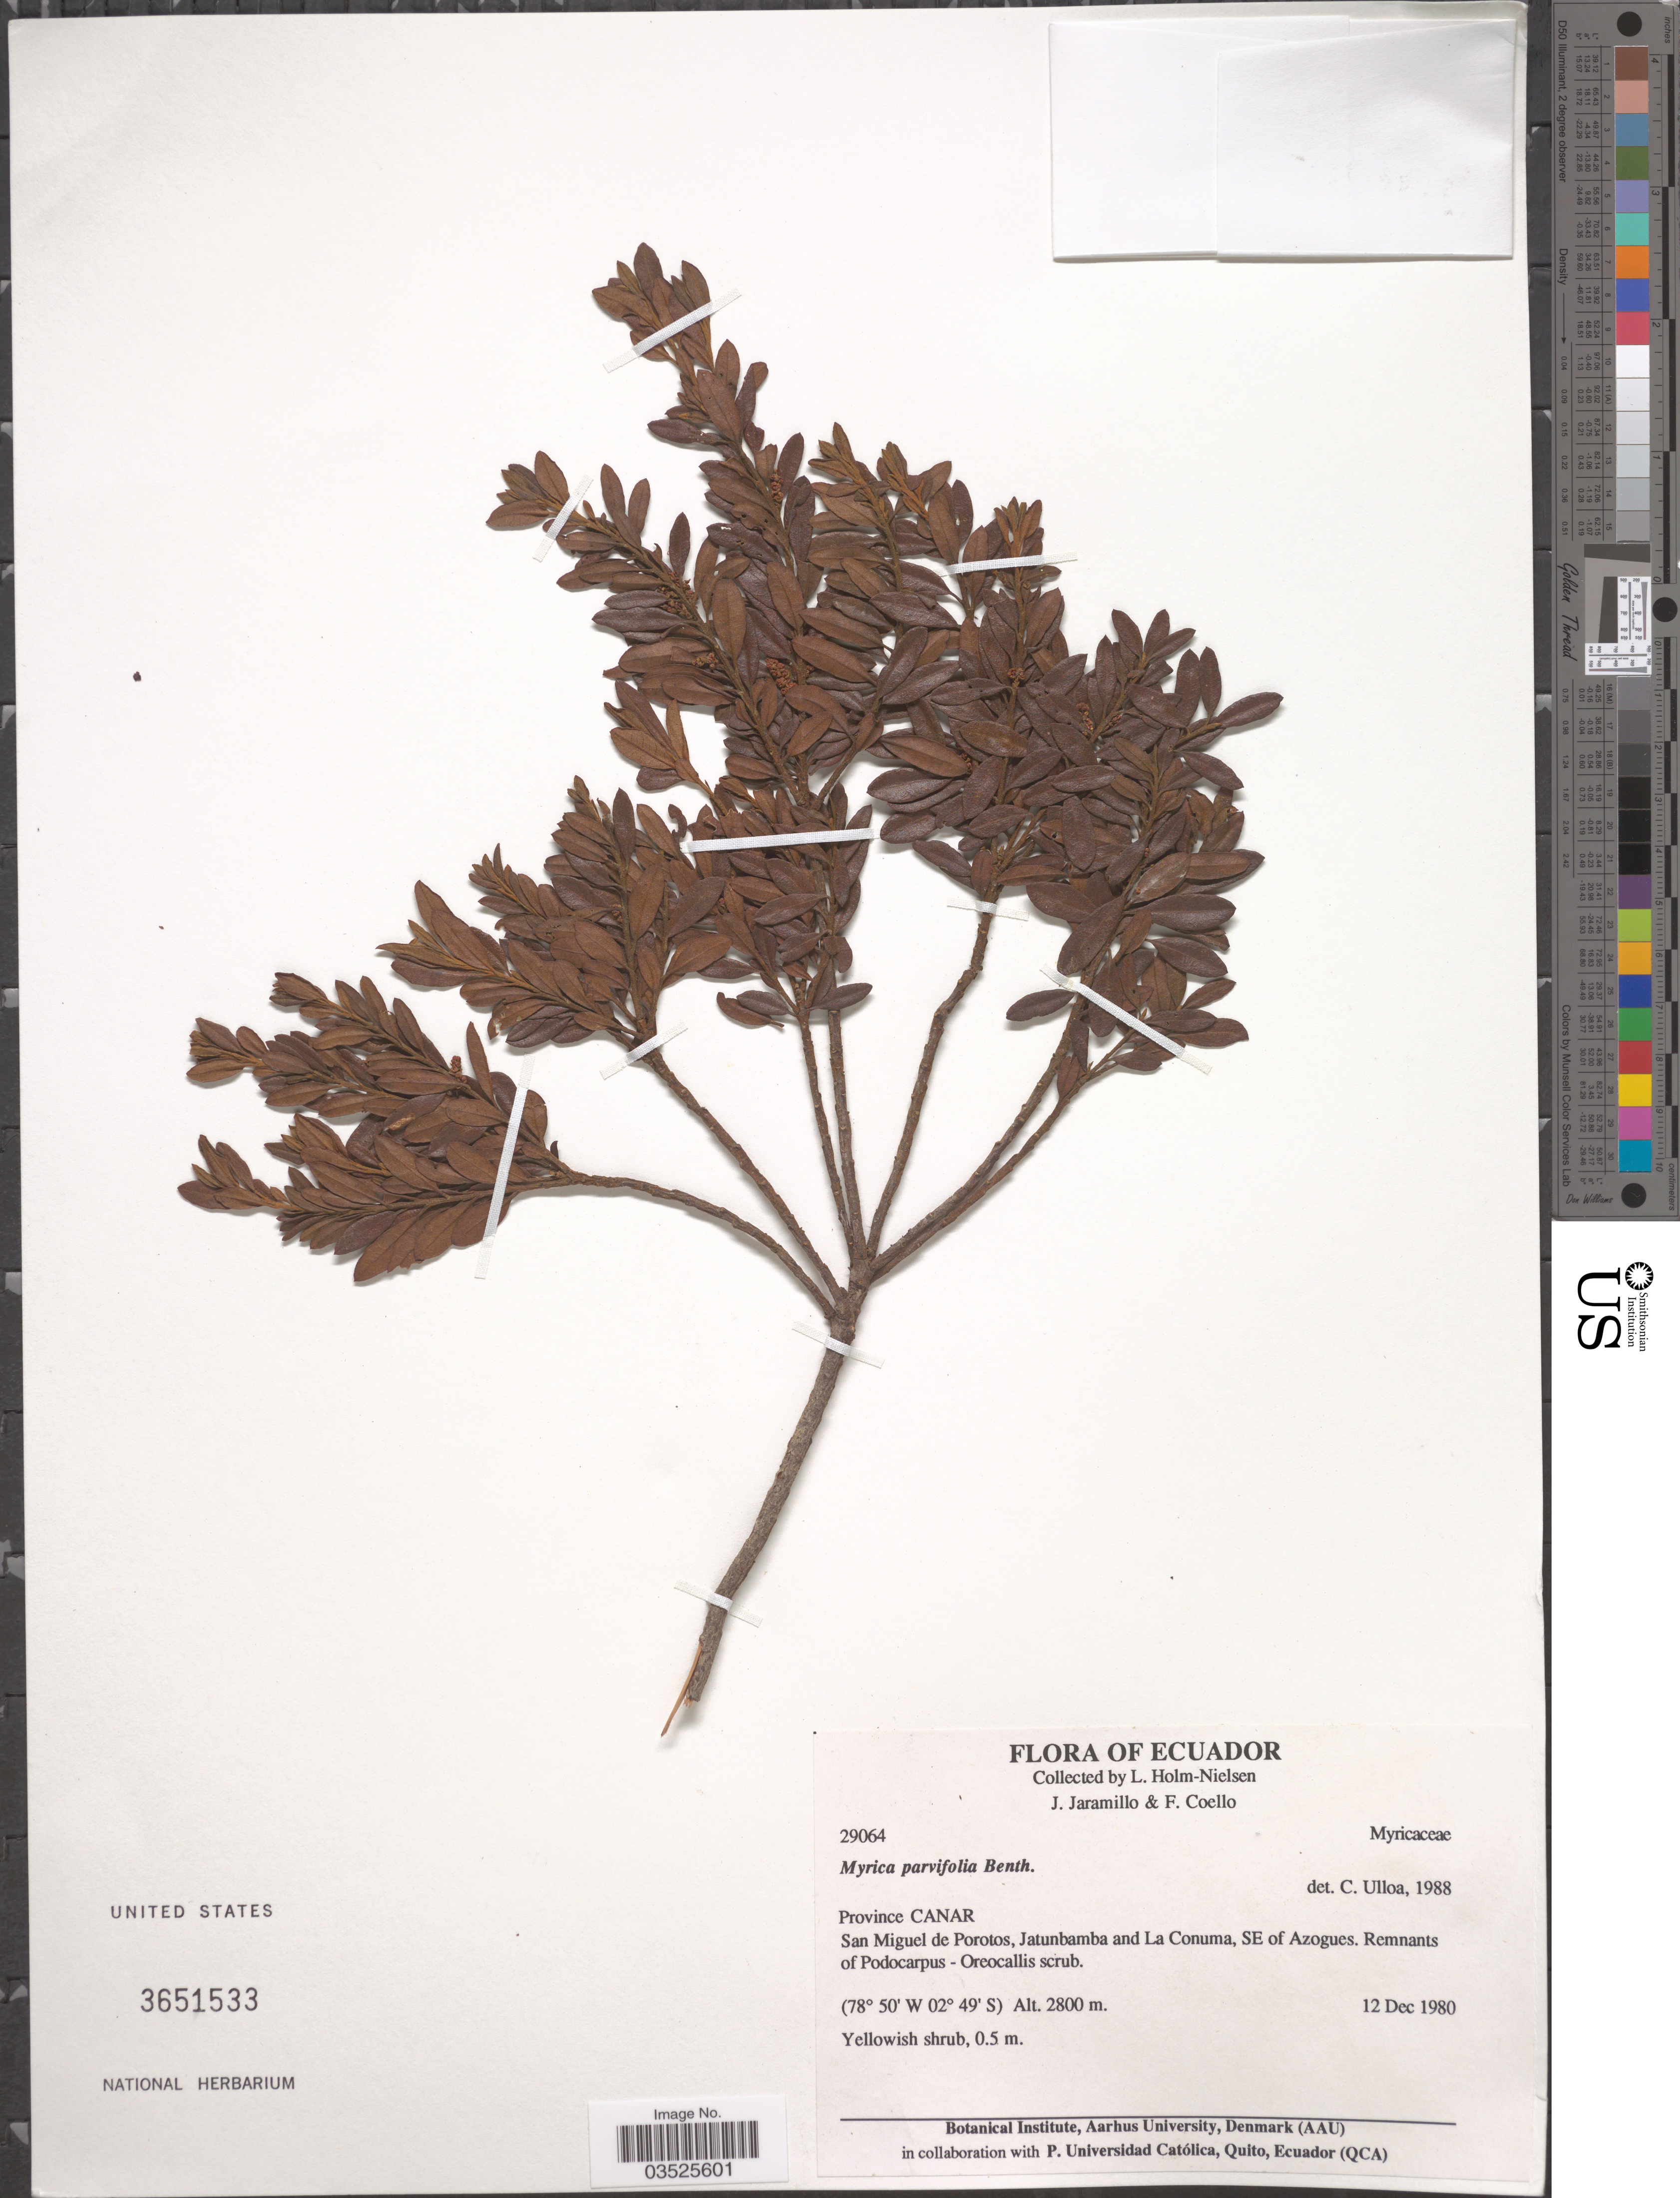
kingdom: Plantae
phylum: Tracheophyta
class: Magnoliopsida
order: Fagales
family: Myricaceae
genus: Morella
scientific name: Morella parvifolia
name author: (Benth.) Parra-Os.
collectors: L. Holm-Nielsen, J. Jaramillo & F. Coello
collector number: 29064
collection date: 1980-12-12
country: Ecuador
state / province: Cañar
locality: San Miguel de Porotos, Jatunbamba and La Conuma, SE of Azogues.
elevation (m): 2800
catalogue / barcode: US 3651533